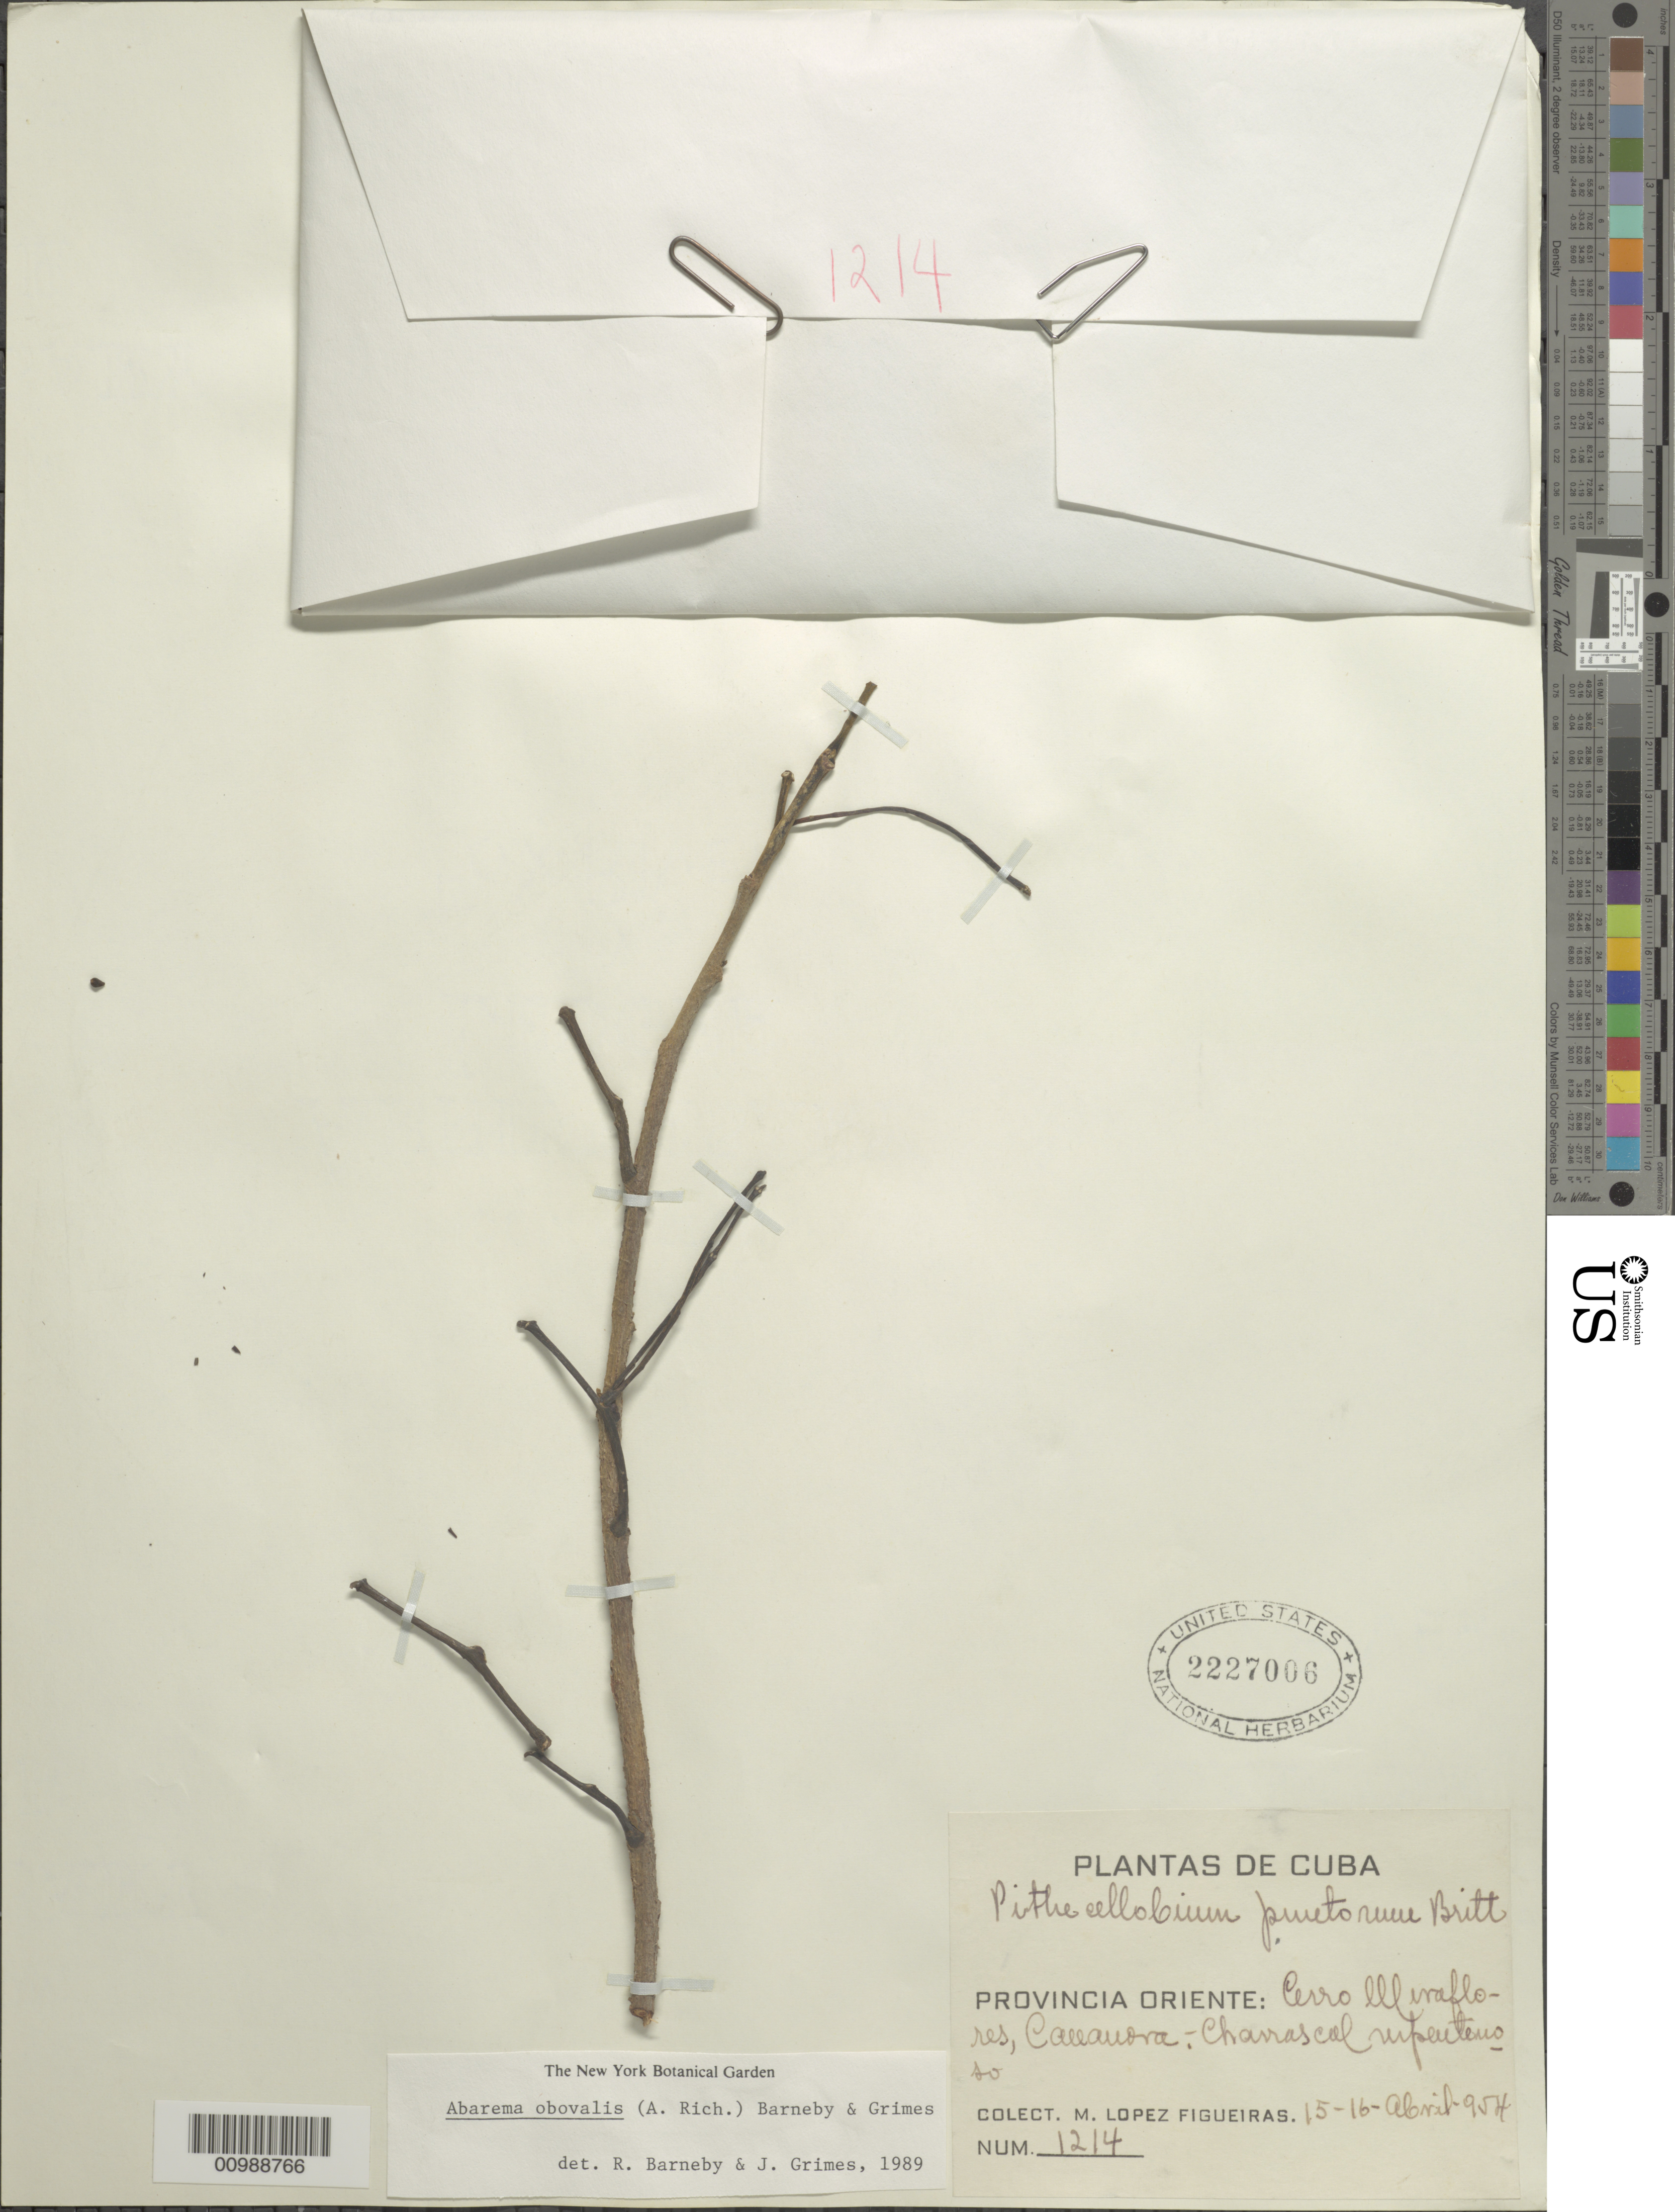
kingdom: Plantae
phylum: Tracheophyta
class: Magnoliopsida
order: Fabales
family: Fabaceae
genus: Jupunba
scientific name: Jupunba obovalis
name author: (A. Rich.) Britton & Rose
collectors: M. López Figueiras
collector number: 1214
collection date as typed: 15 Apr 1954 and16 Apr 1954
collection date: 1954-04-15,1954-04-16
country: Cuba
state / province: Oriente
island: Cuba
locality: Cauauora?-Charrascal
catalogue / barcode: US 2227006